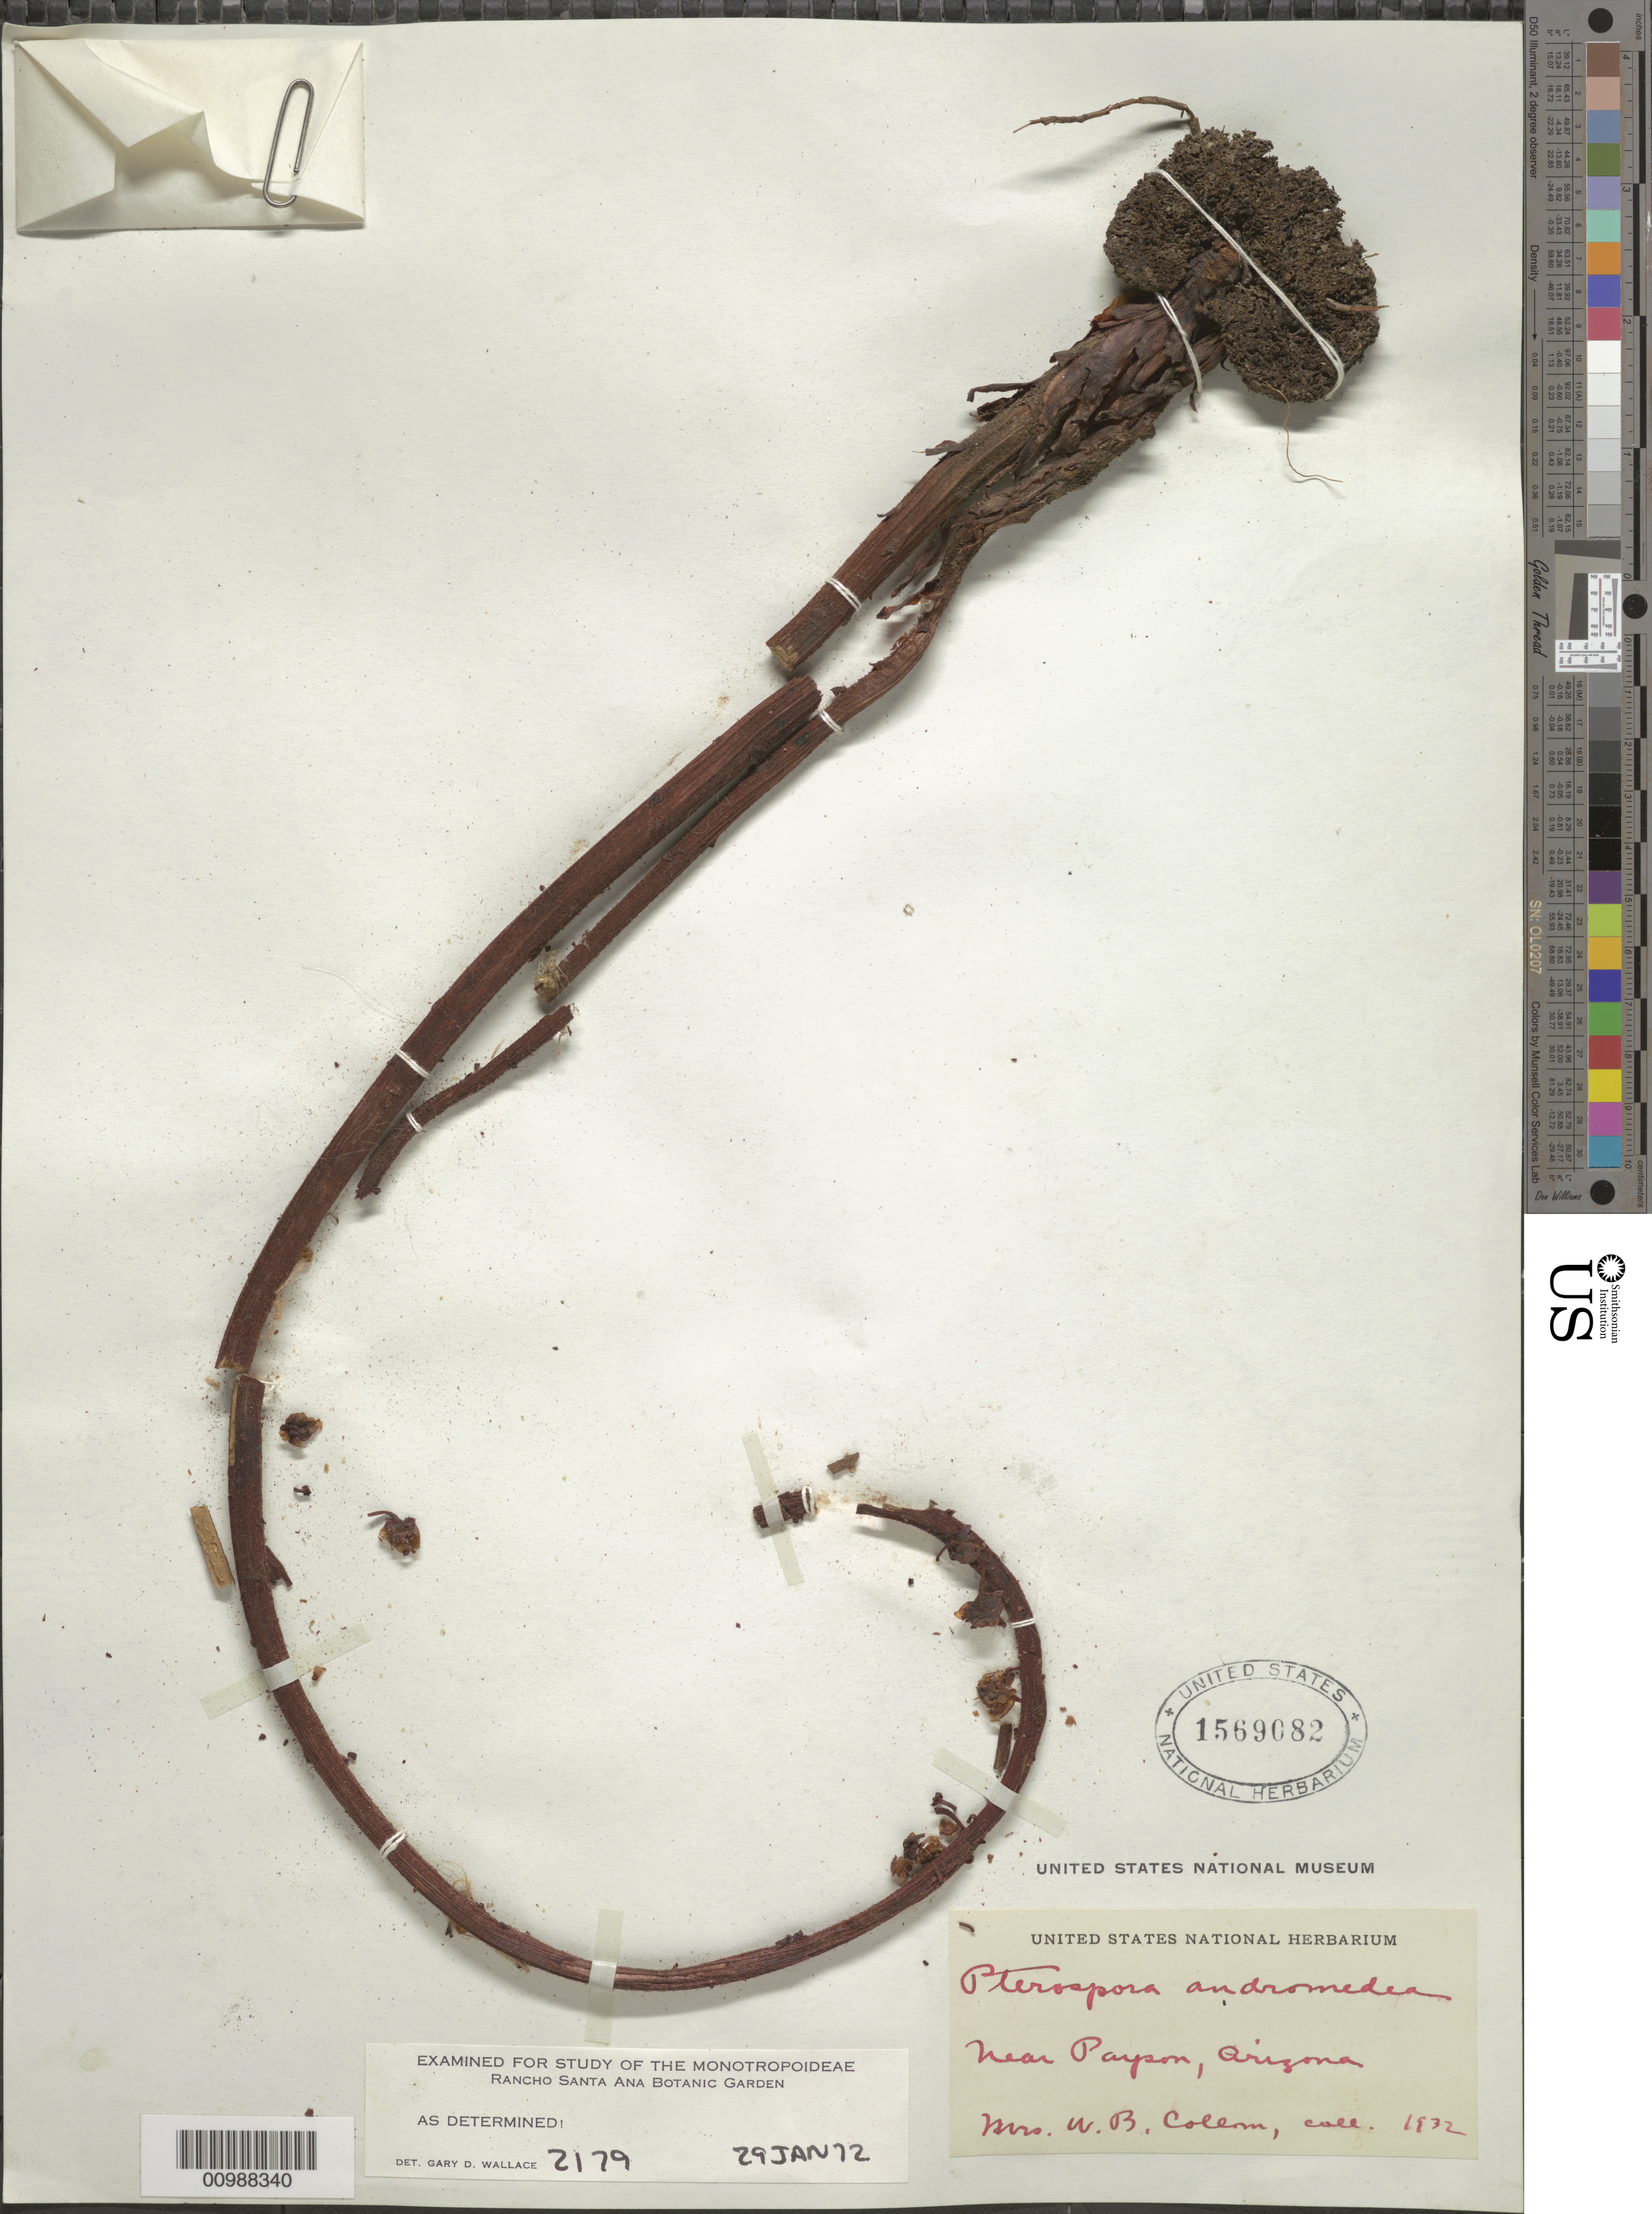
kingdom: Plantae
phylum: Tracheophyta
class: Magnoliopsida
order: Ericales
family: Ericaceae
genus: Pterospora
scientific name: Pterospora andromedea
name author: Nutt.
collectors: R. E. Collom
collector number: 2179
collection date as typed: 1932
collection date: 1932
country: United States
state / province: Arizona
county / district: Gila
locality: Near Payson.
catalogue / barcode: US 1569082